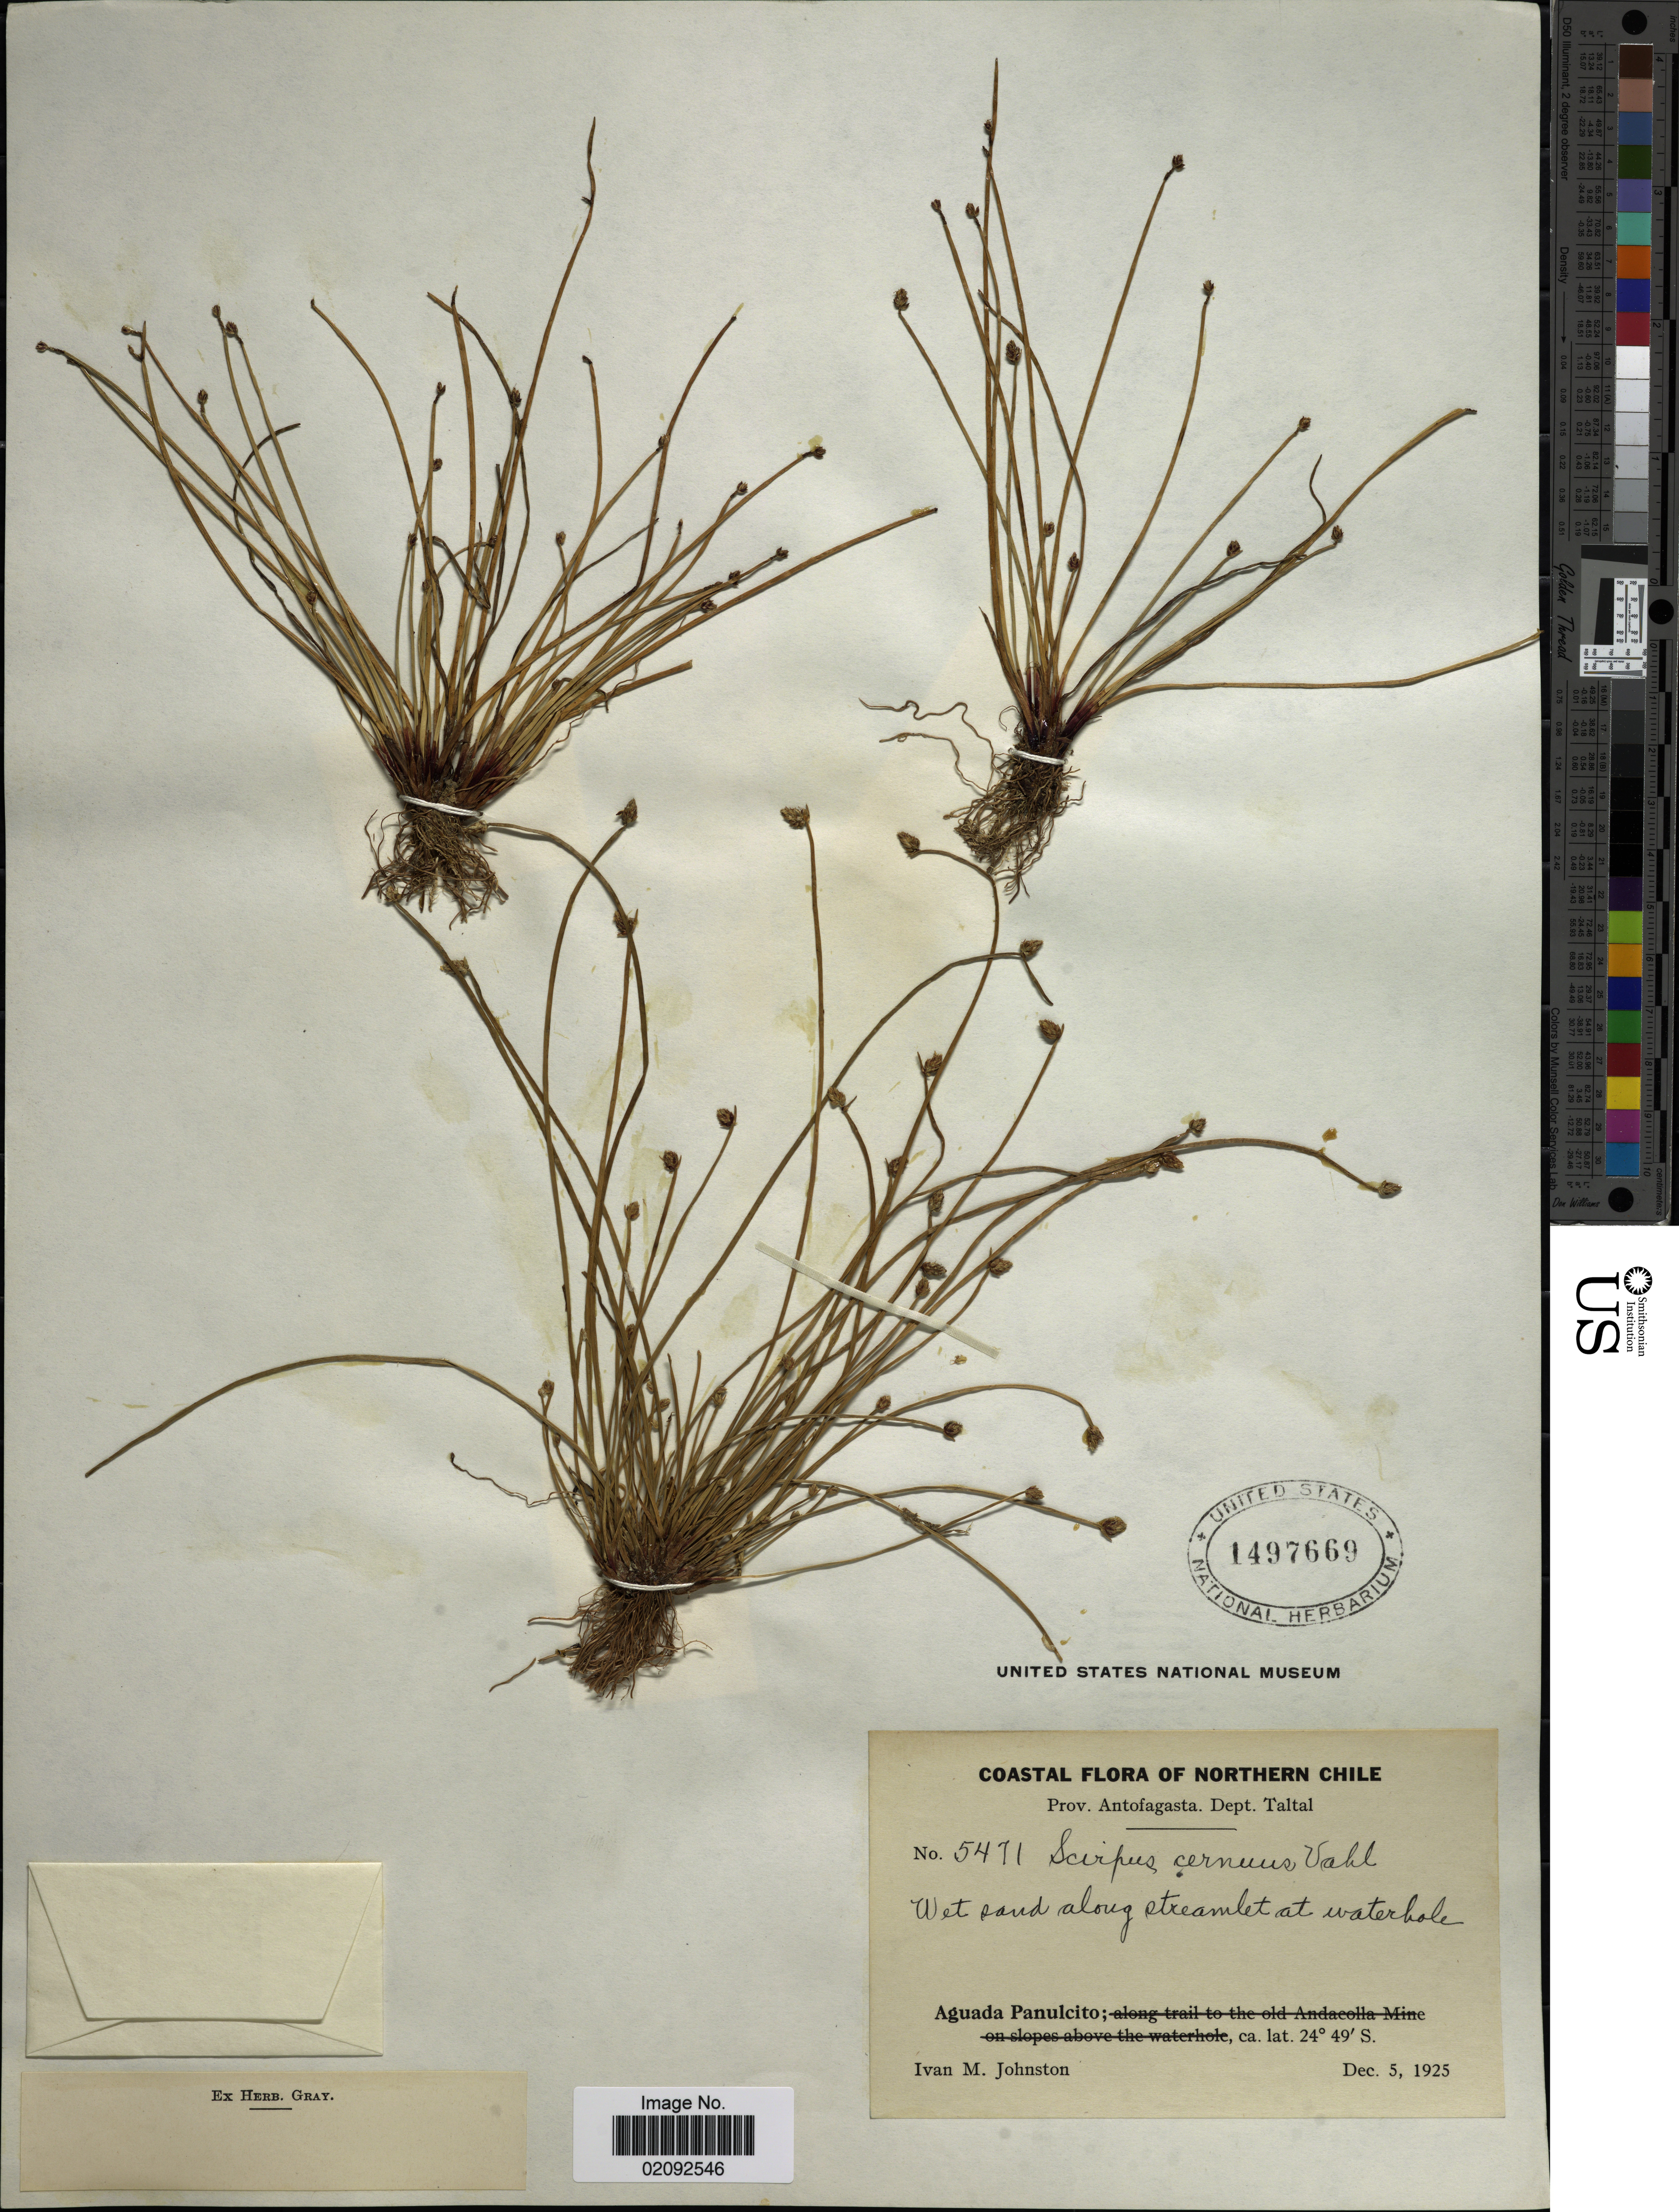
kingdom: Plantae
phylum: Tracheophyta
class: Liliopsida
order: Poales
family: Cyperaceae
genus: Isolepis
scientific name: Isolepis cernua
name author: (Vahl) Roem. & Schult.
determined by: Strong, Mark T., (BOT), Smithsonian Institution - National Museum of Natural History (UNITED STATES)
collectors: I.M. Johnston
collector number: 5471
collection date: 1925-12-05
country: Chile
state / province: Antofagasta (II)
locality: Coastal flora of Northern Chile, Dept. Taltal, Aguada Panulcito.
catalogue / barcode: US 1497669